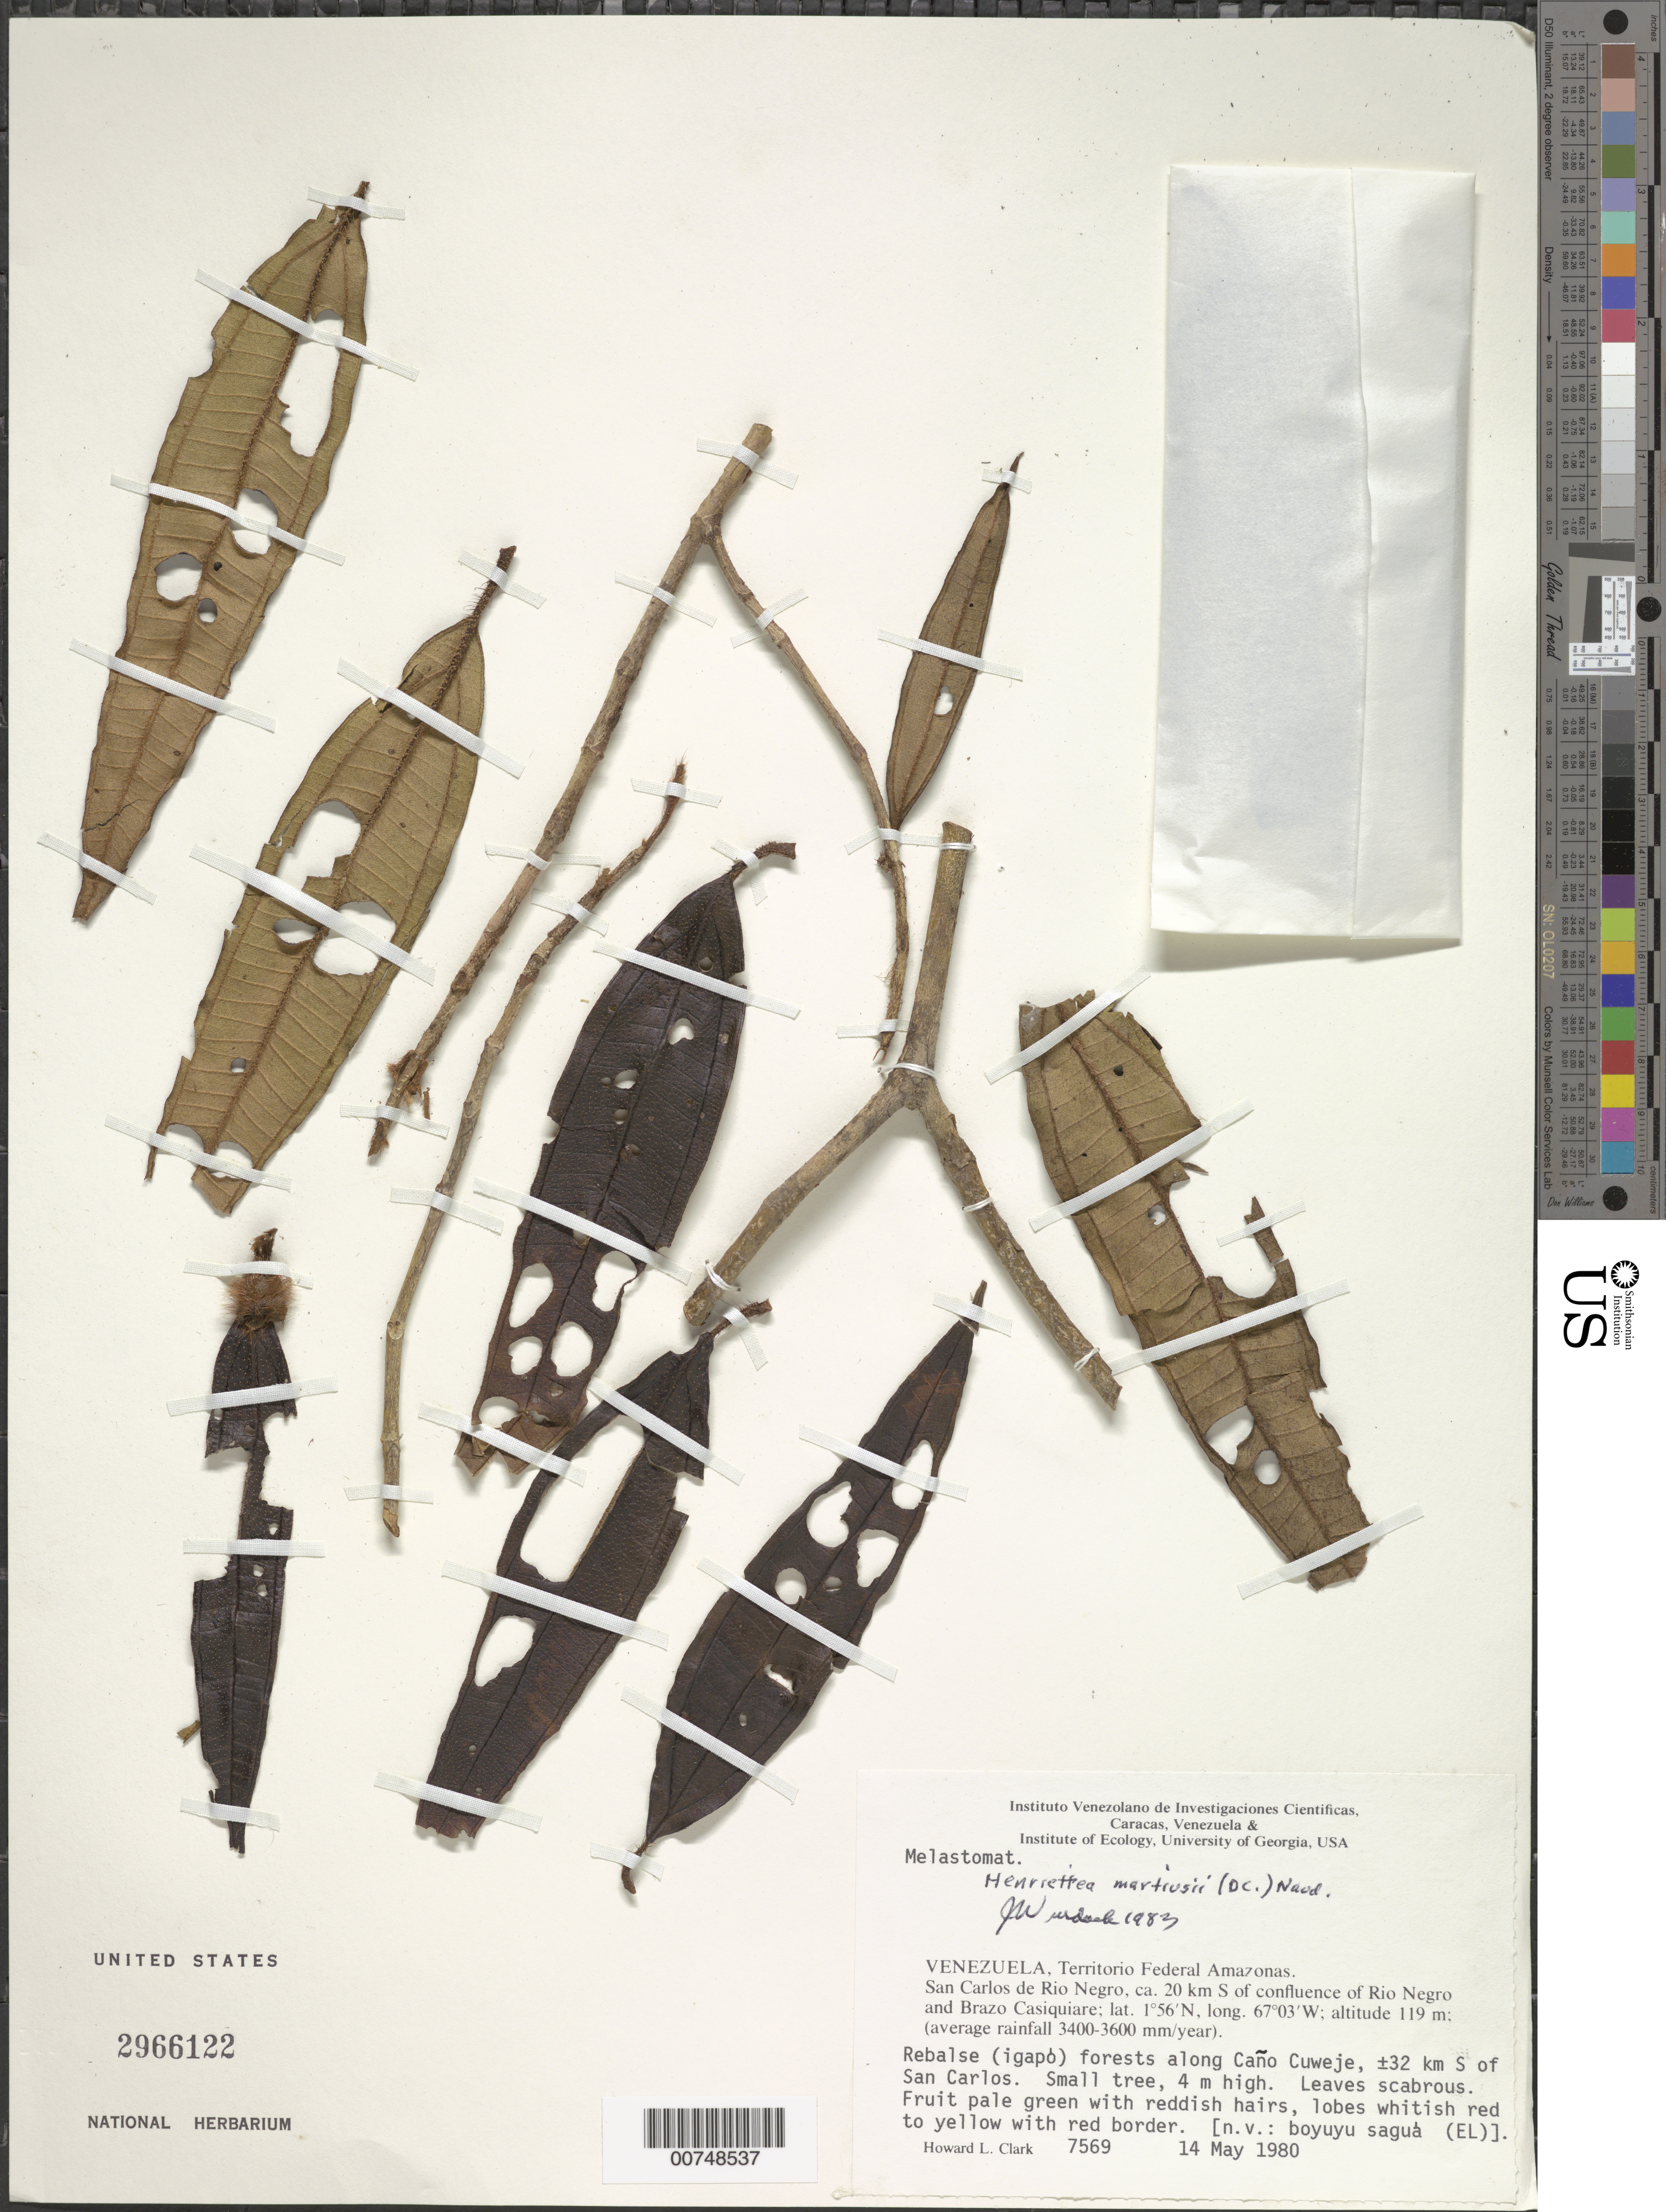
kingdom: Plantae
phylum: Tracheophyta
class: Magnoliopsida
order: Myrtales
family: Melastomataceae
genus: Henriettea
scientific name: Henriettea martiusii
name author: (DC.) Naudin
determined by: Wurdack, John J., (US), US (UNITED STATES)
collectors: H. L. Clark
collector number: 7569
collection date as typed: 14-May-80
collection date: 1980-05-14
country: Venezuela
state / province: Amazonas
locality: San Carlos de Río Negro, ca. 20 km S of confluence of Río Negro and Brazo Casiquiare, along Caño Cuwje, ±32 km S of San Carlos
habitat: Seasonally flooded forests along caño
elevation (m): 119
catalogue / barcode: US 2966122